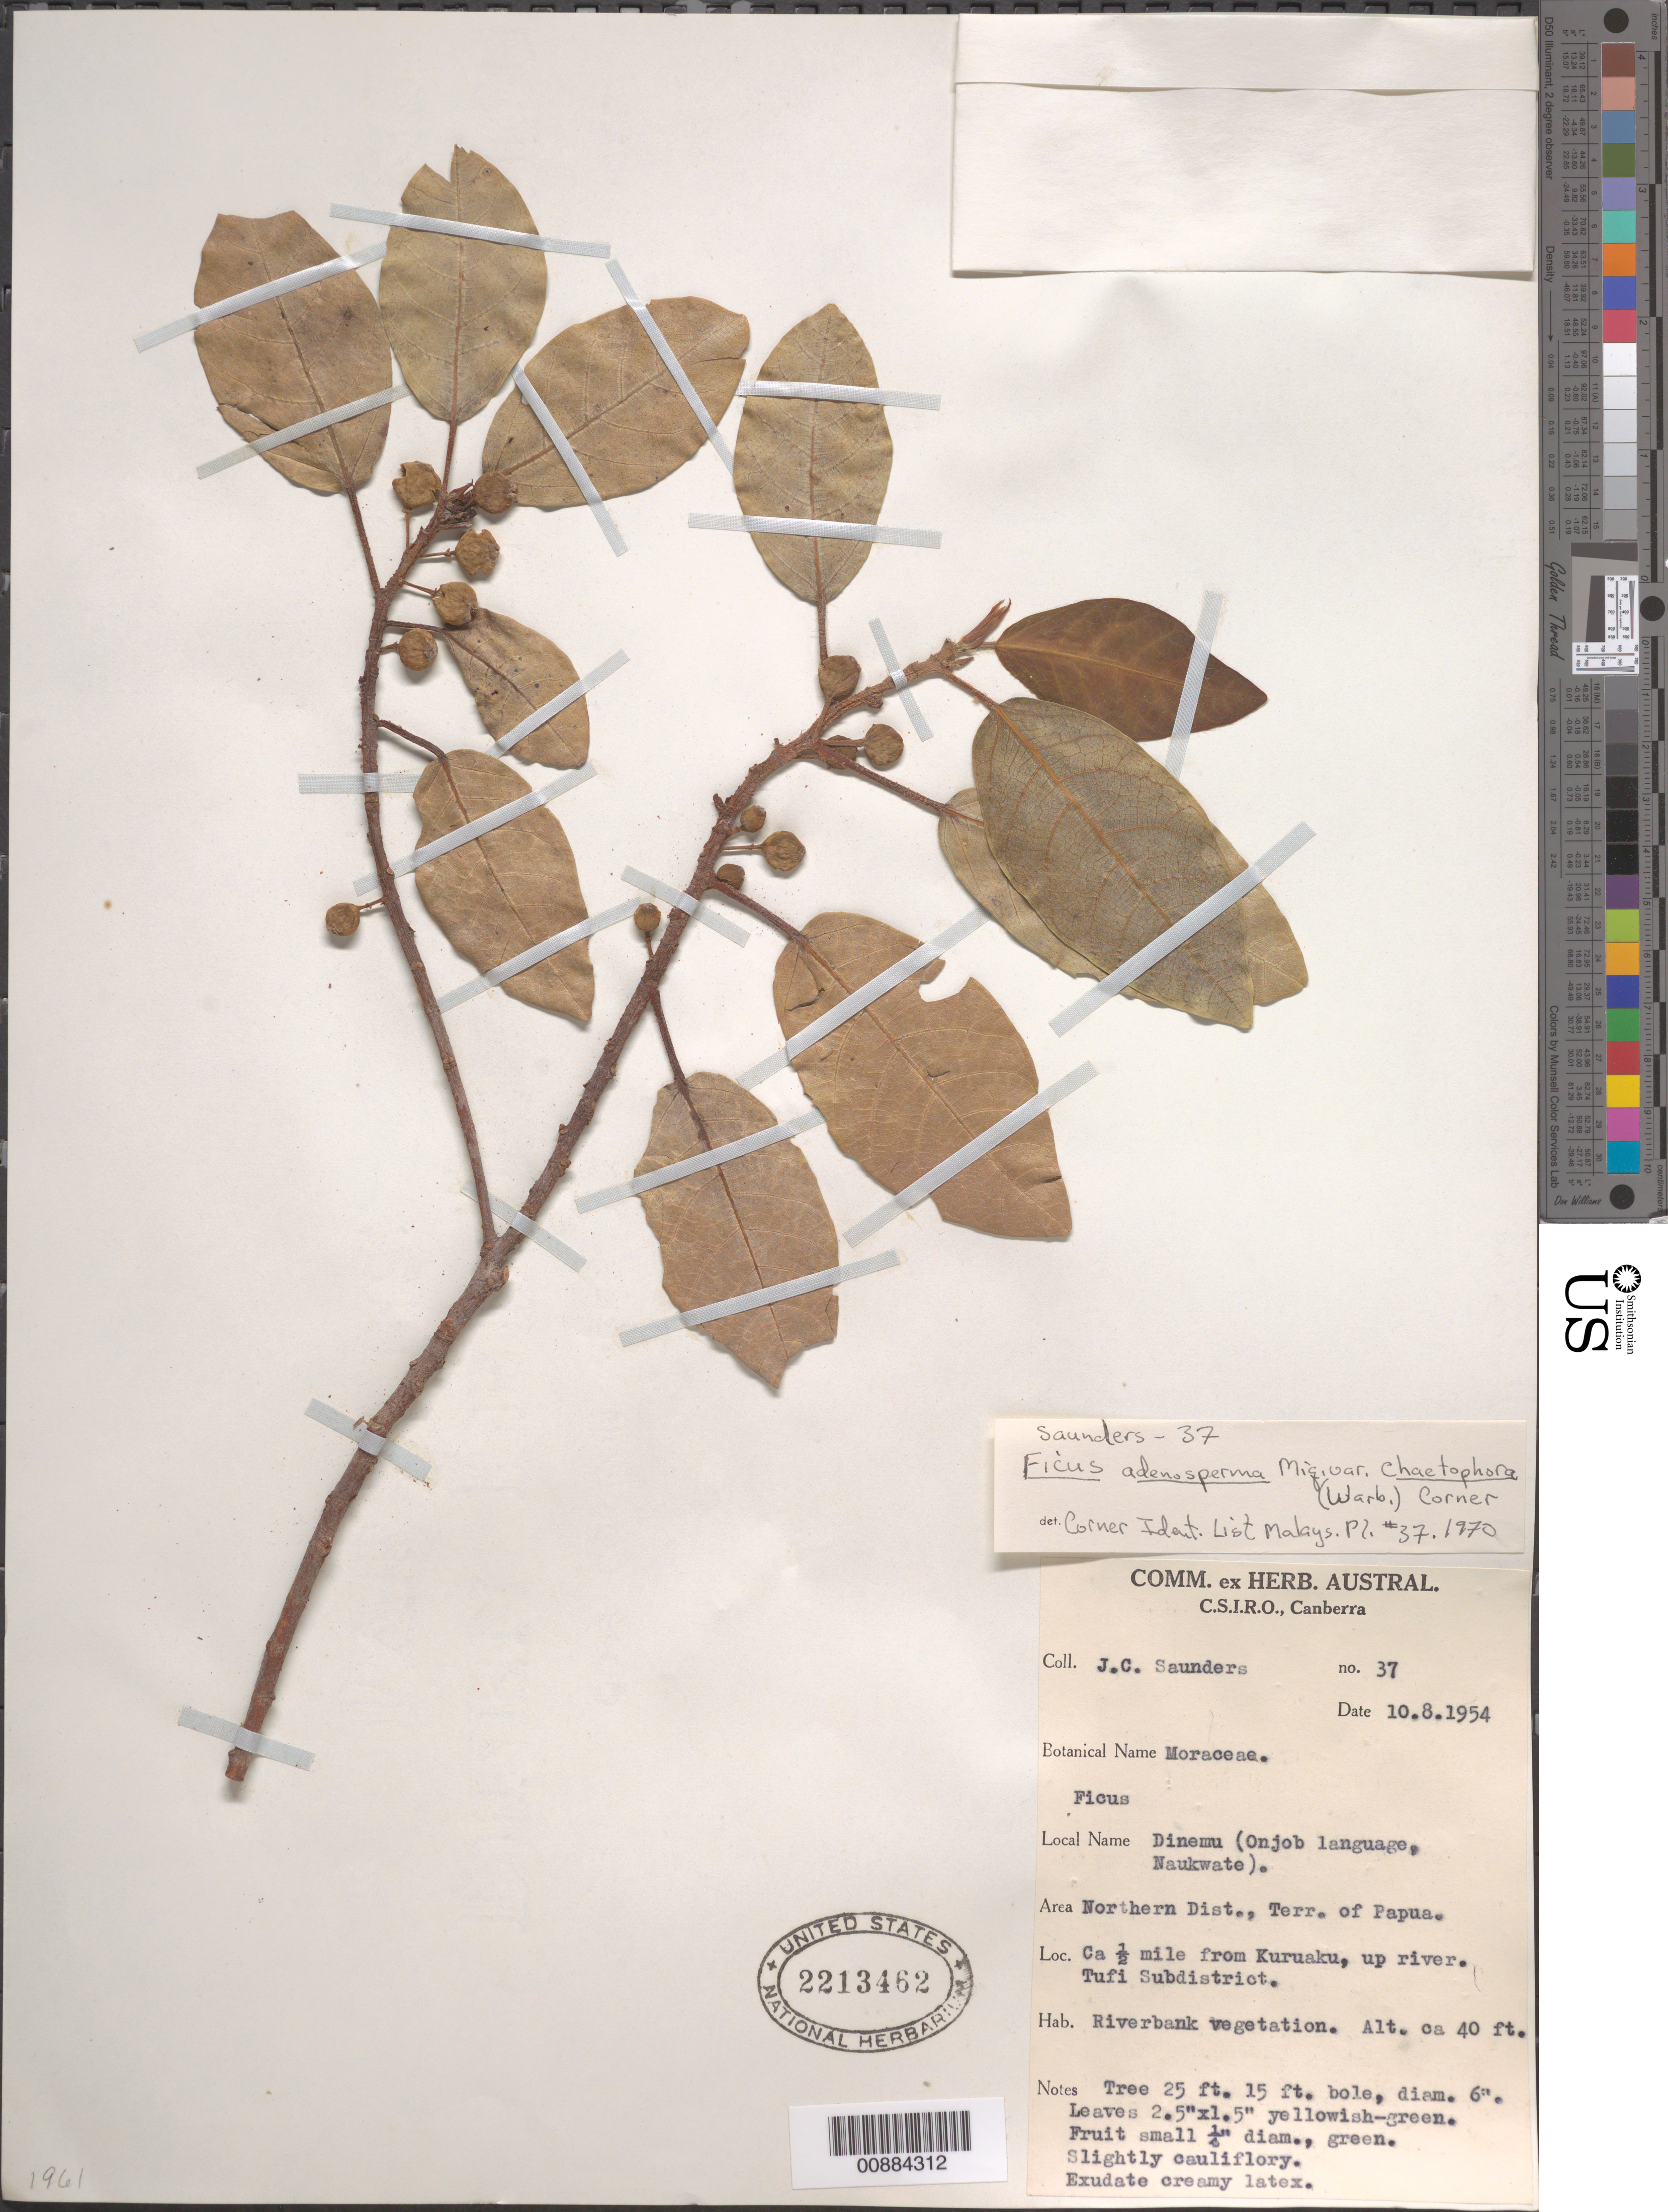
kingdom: Plantae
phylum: Tracheophyta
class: Magnoliopsida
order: Rosales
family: Moraceae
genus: Ficus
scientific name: Ficus adenosperma var. chaetophora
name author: (Warb.) Corner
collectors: J. C. Saunders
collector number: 37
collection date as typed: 10 Aug 1954 or 08 Oct 1954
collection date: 1954-08-10 or 1954-10-08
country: Indonesia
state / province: Papua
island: New Guinea I.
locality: Ca 1/2 mile from Kuruaku, up river, Tufi Subdistrict. Irian Jaya.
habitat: Riverbank vegetation.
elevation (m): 12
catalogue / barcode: US 2213462